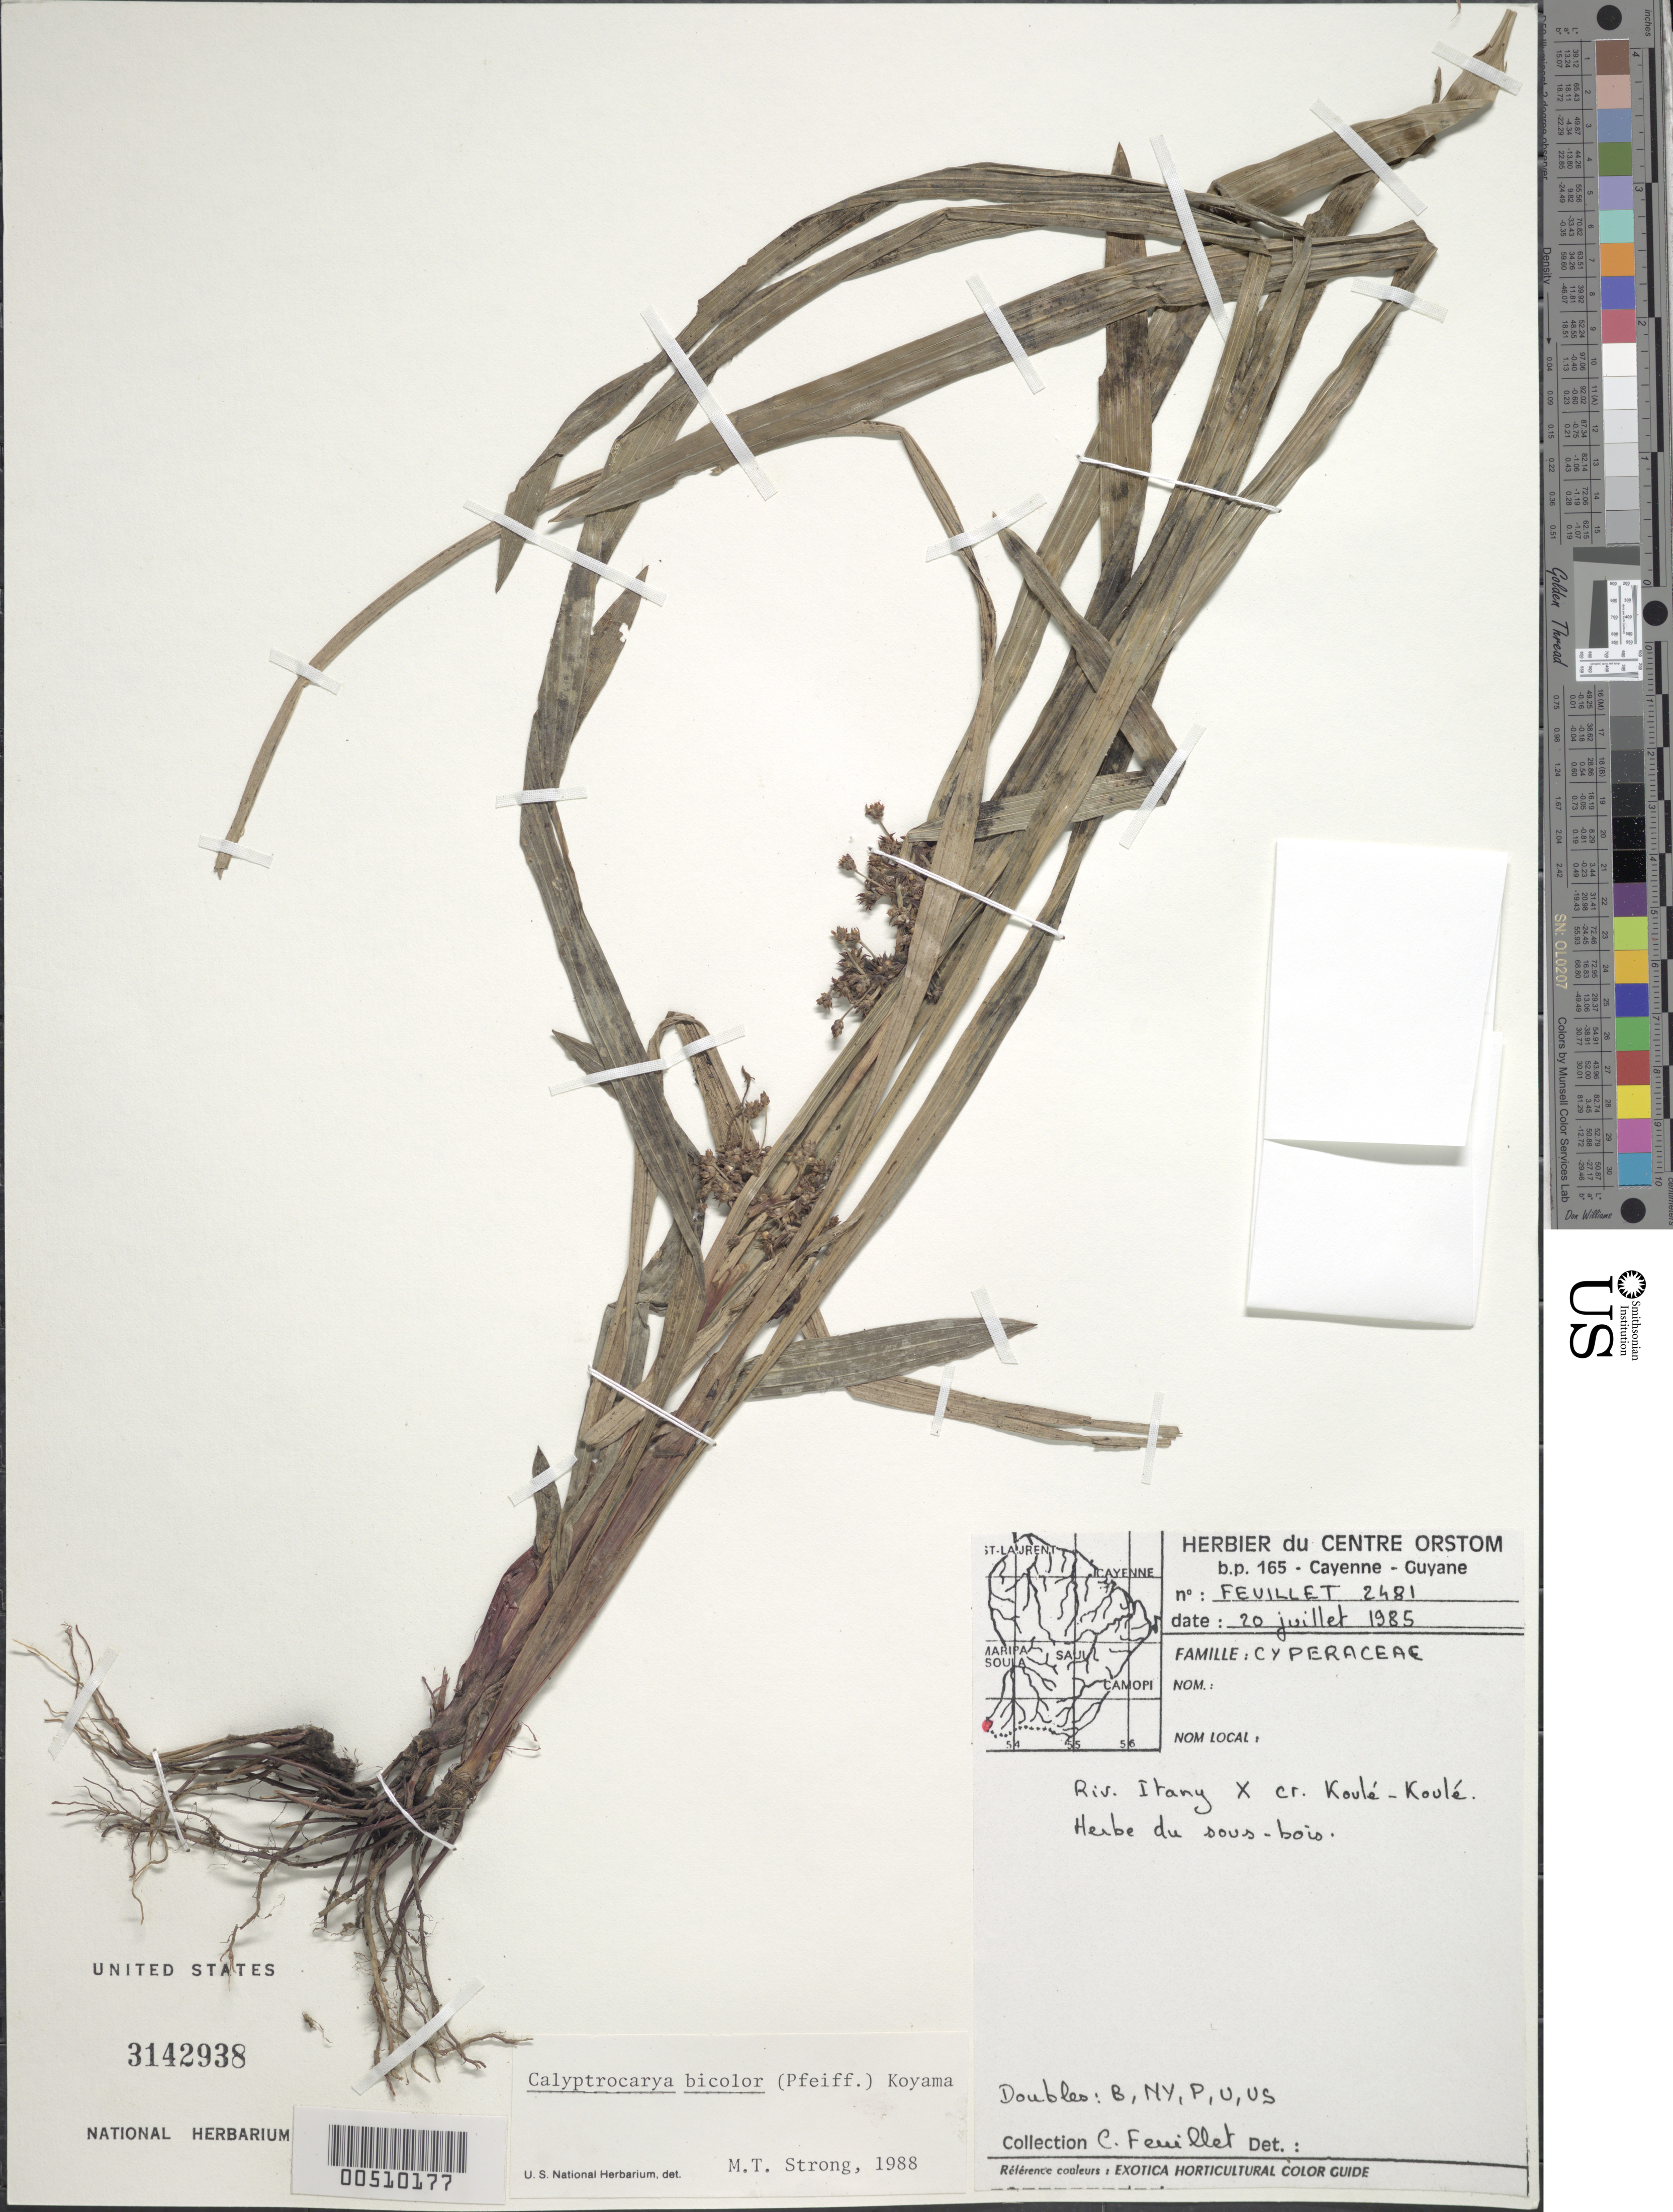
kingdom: Plantae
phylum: Tracheophyta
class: Liliopsida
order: Poales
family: Cyperaceae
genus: Calyptrocarya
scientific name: Calyptrocarya bicolor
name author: (H. Pfeiff.) T. Koyama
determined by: Strong, M. T., (US), Smithsonian Institution - National Museum of Natural History (UNITED STATES)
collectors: C. Feuillet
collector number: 2481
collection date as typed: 20 Jul 1985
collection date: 1985-07-20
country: French Guiana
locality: Riv. Itany X cr. Koule-Koule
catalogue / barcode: US 3142938